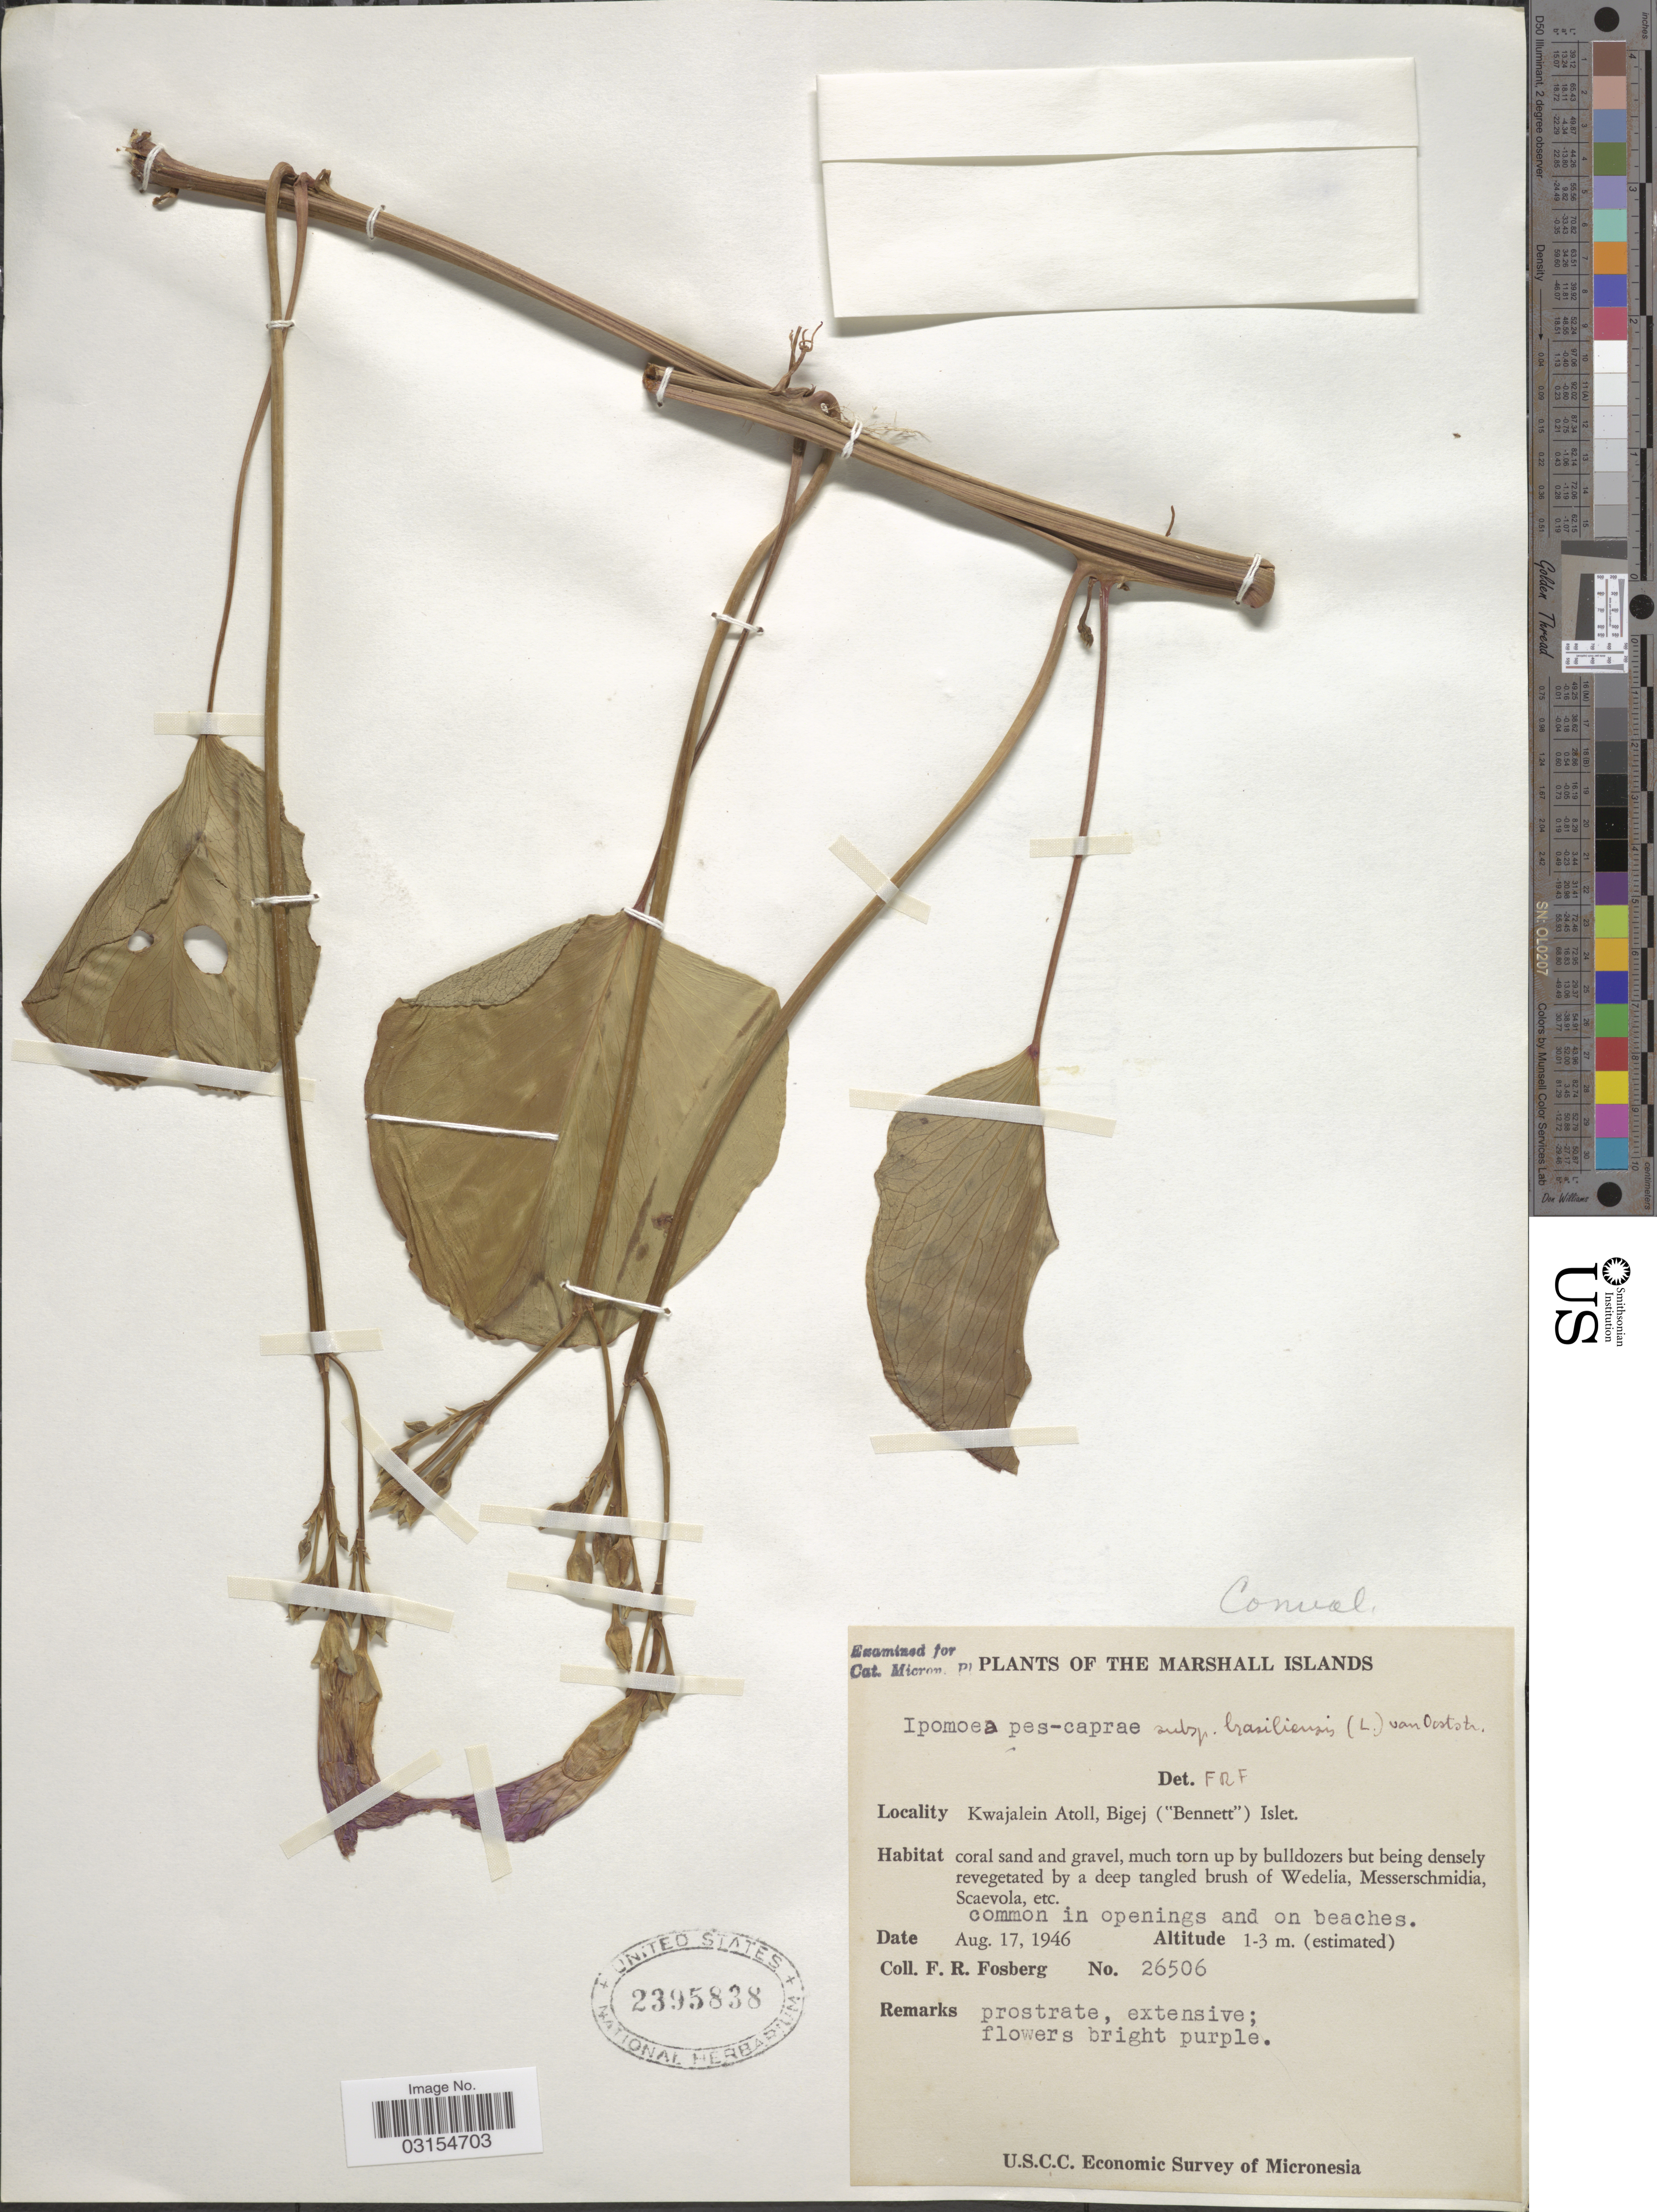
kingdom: Plantae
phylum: Tracheophyta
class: Magnoliopsida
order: Solanales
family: Convolvulaceae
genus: Ipomoea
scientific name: Ipomoea pes-caprae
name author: (L.) R. Br.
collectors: F. R. Fosberg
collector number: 26506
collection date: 1946-08-17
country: Marshall Islands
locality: Kwajalein Atoll, Bigej ("Bennett") Islet.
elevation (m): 1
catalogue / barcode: US 2395838